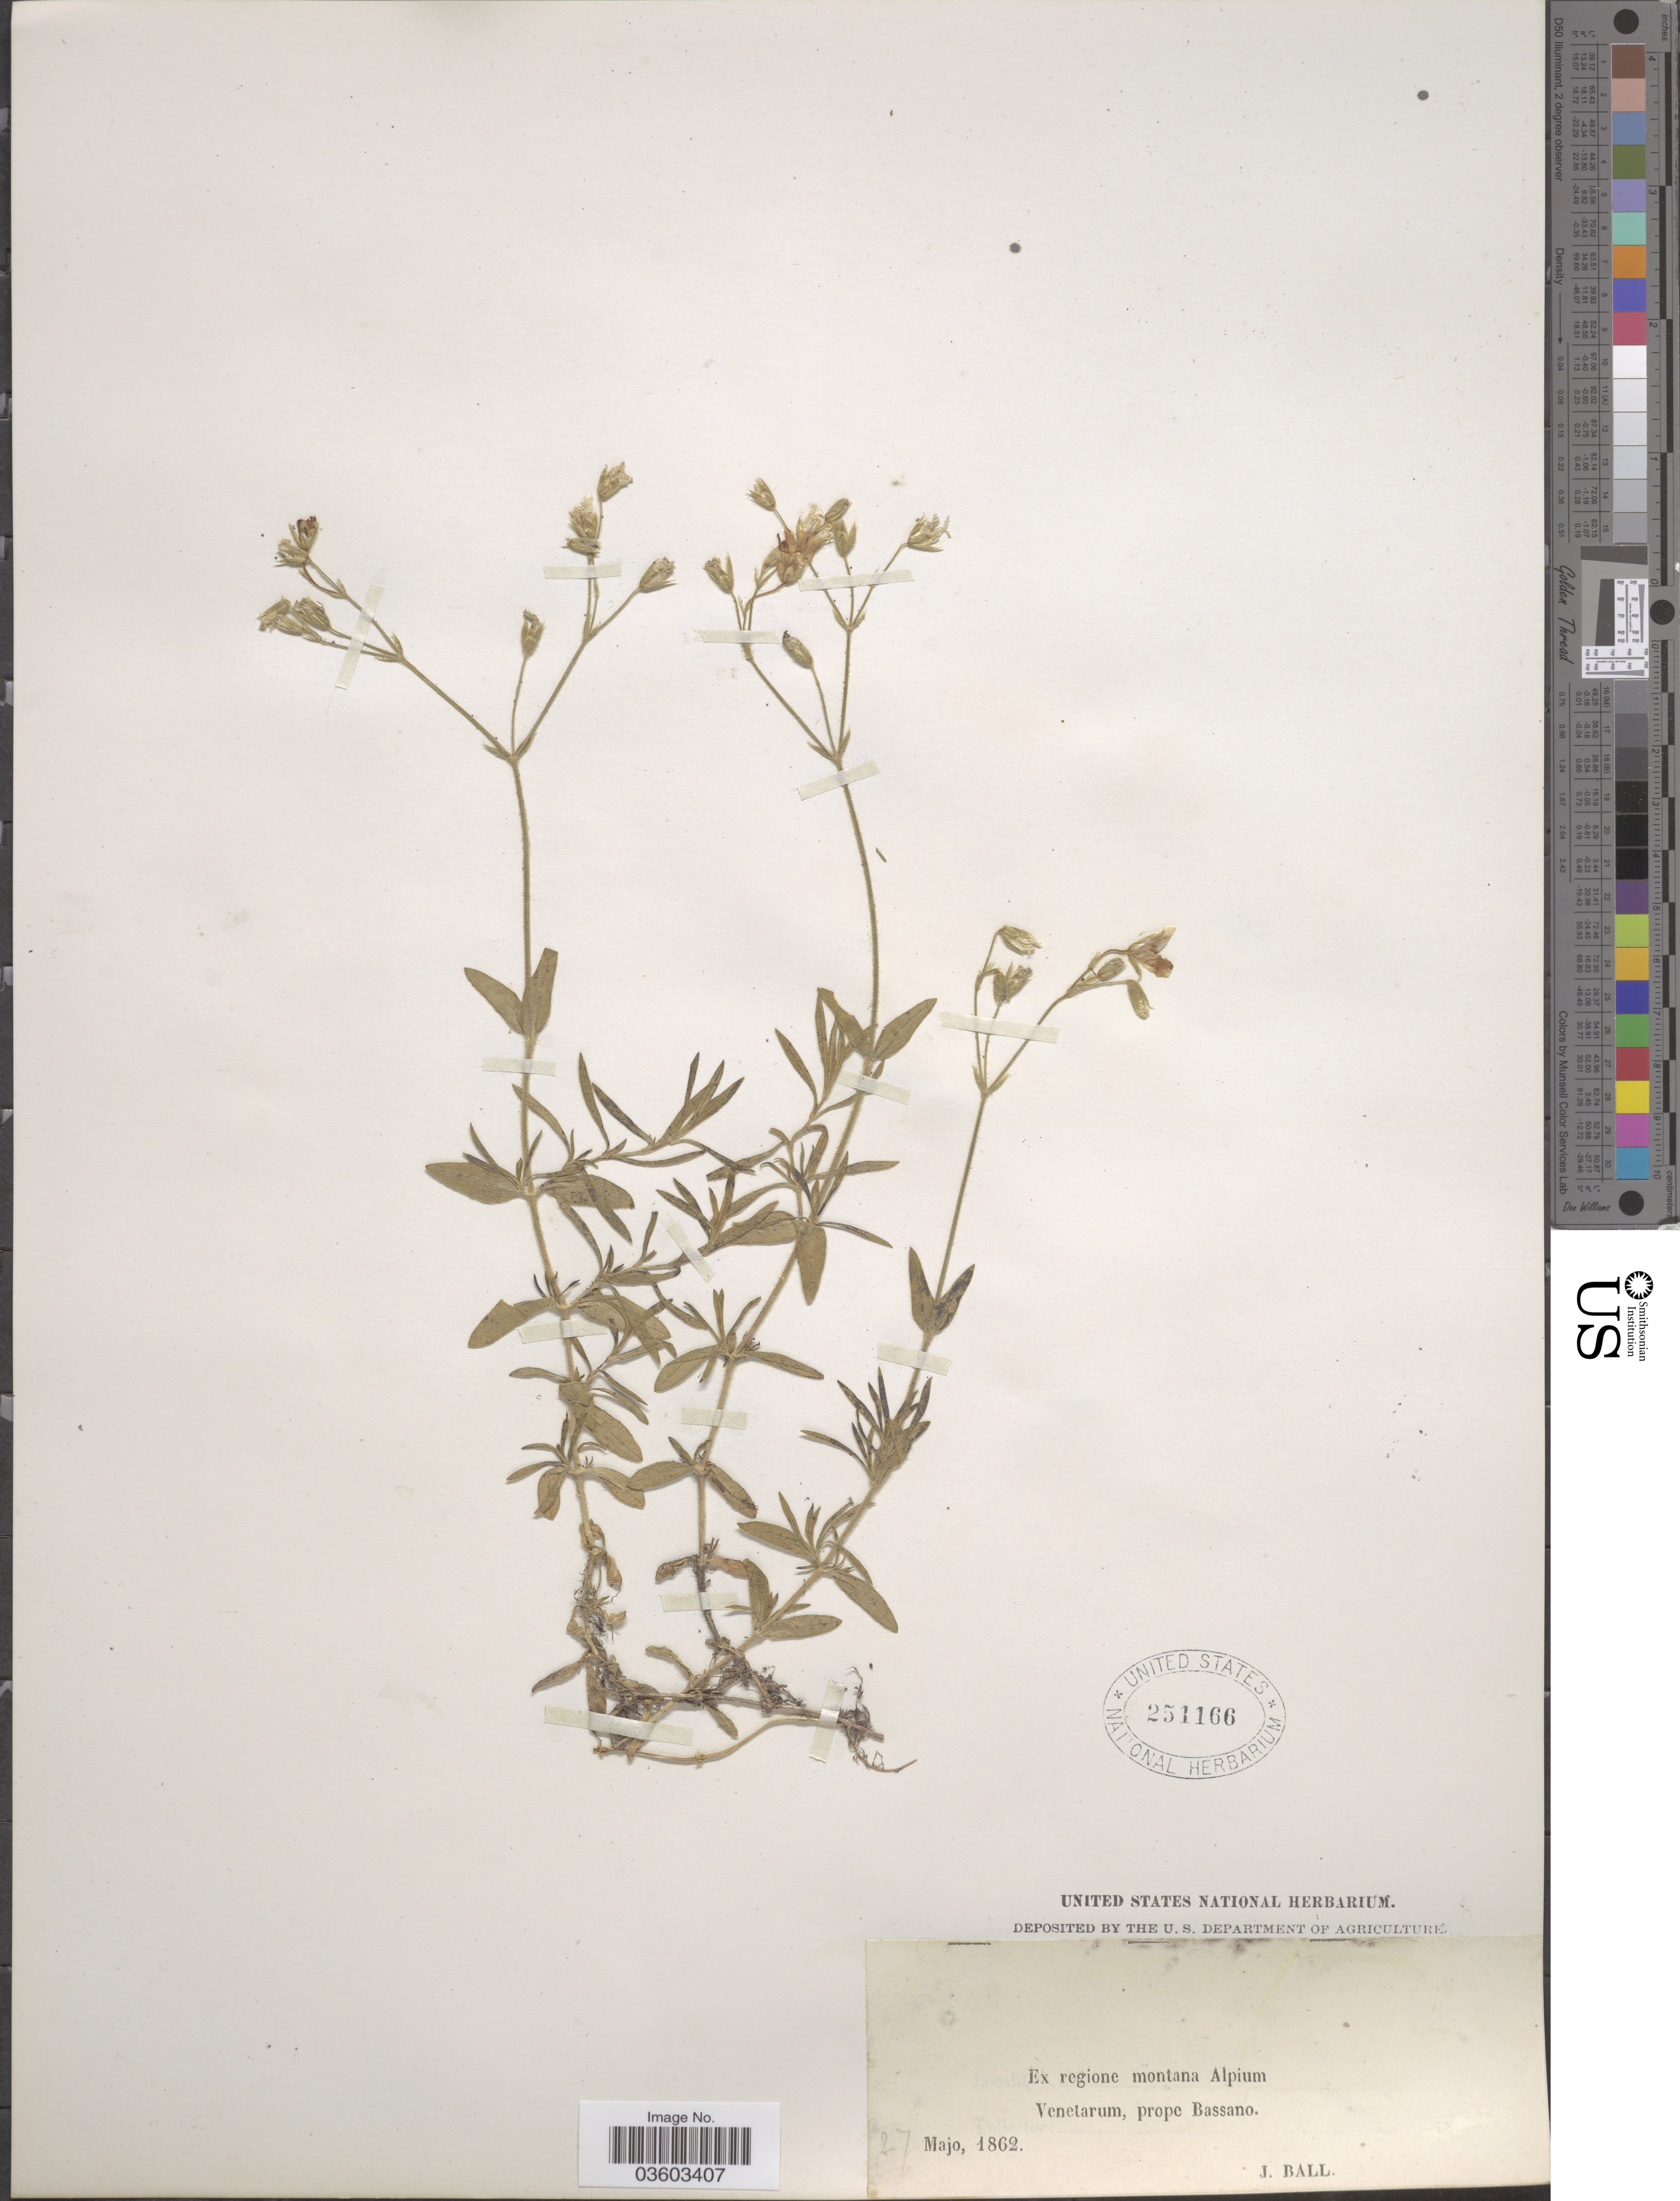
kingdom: Plantae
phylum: Tracheophyta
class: Magnoliopsida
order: Caryophyllales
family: Caryophyllaceae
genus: Cerastium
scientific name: Cerastium sp.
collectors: J. Ball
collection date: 1862-05-27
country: Italy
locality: Ex regione montana Alpium. Venetarum, prope Bassano.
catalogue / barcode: US 251166